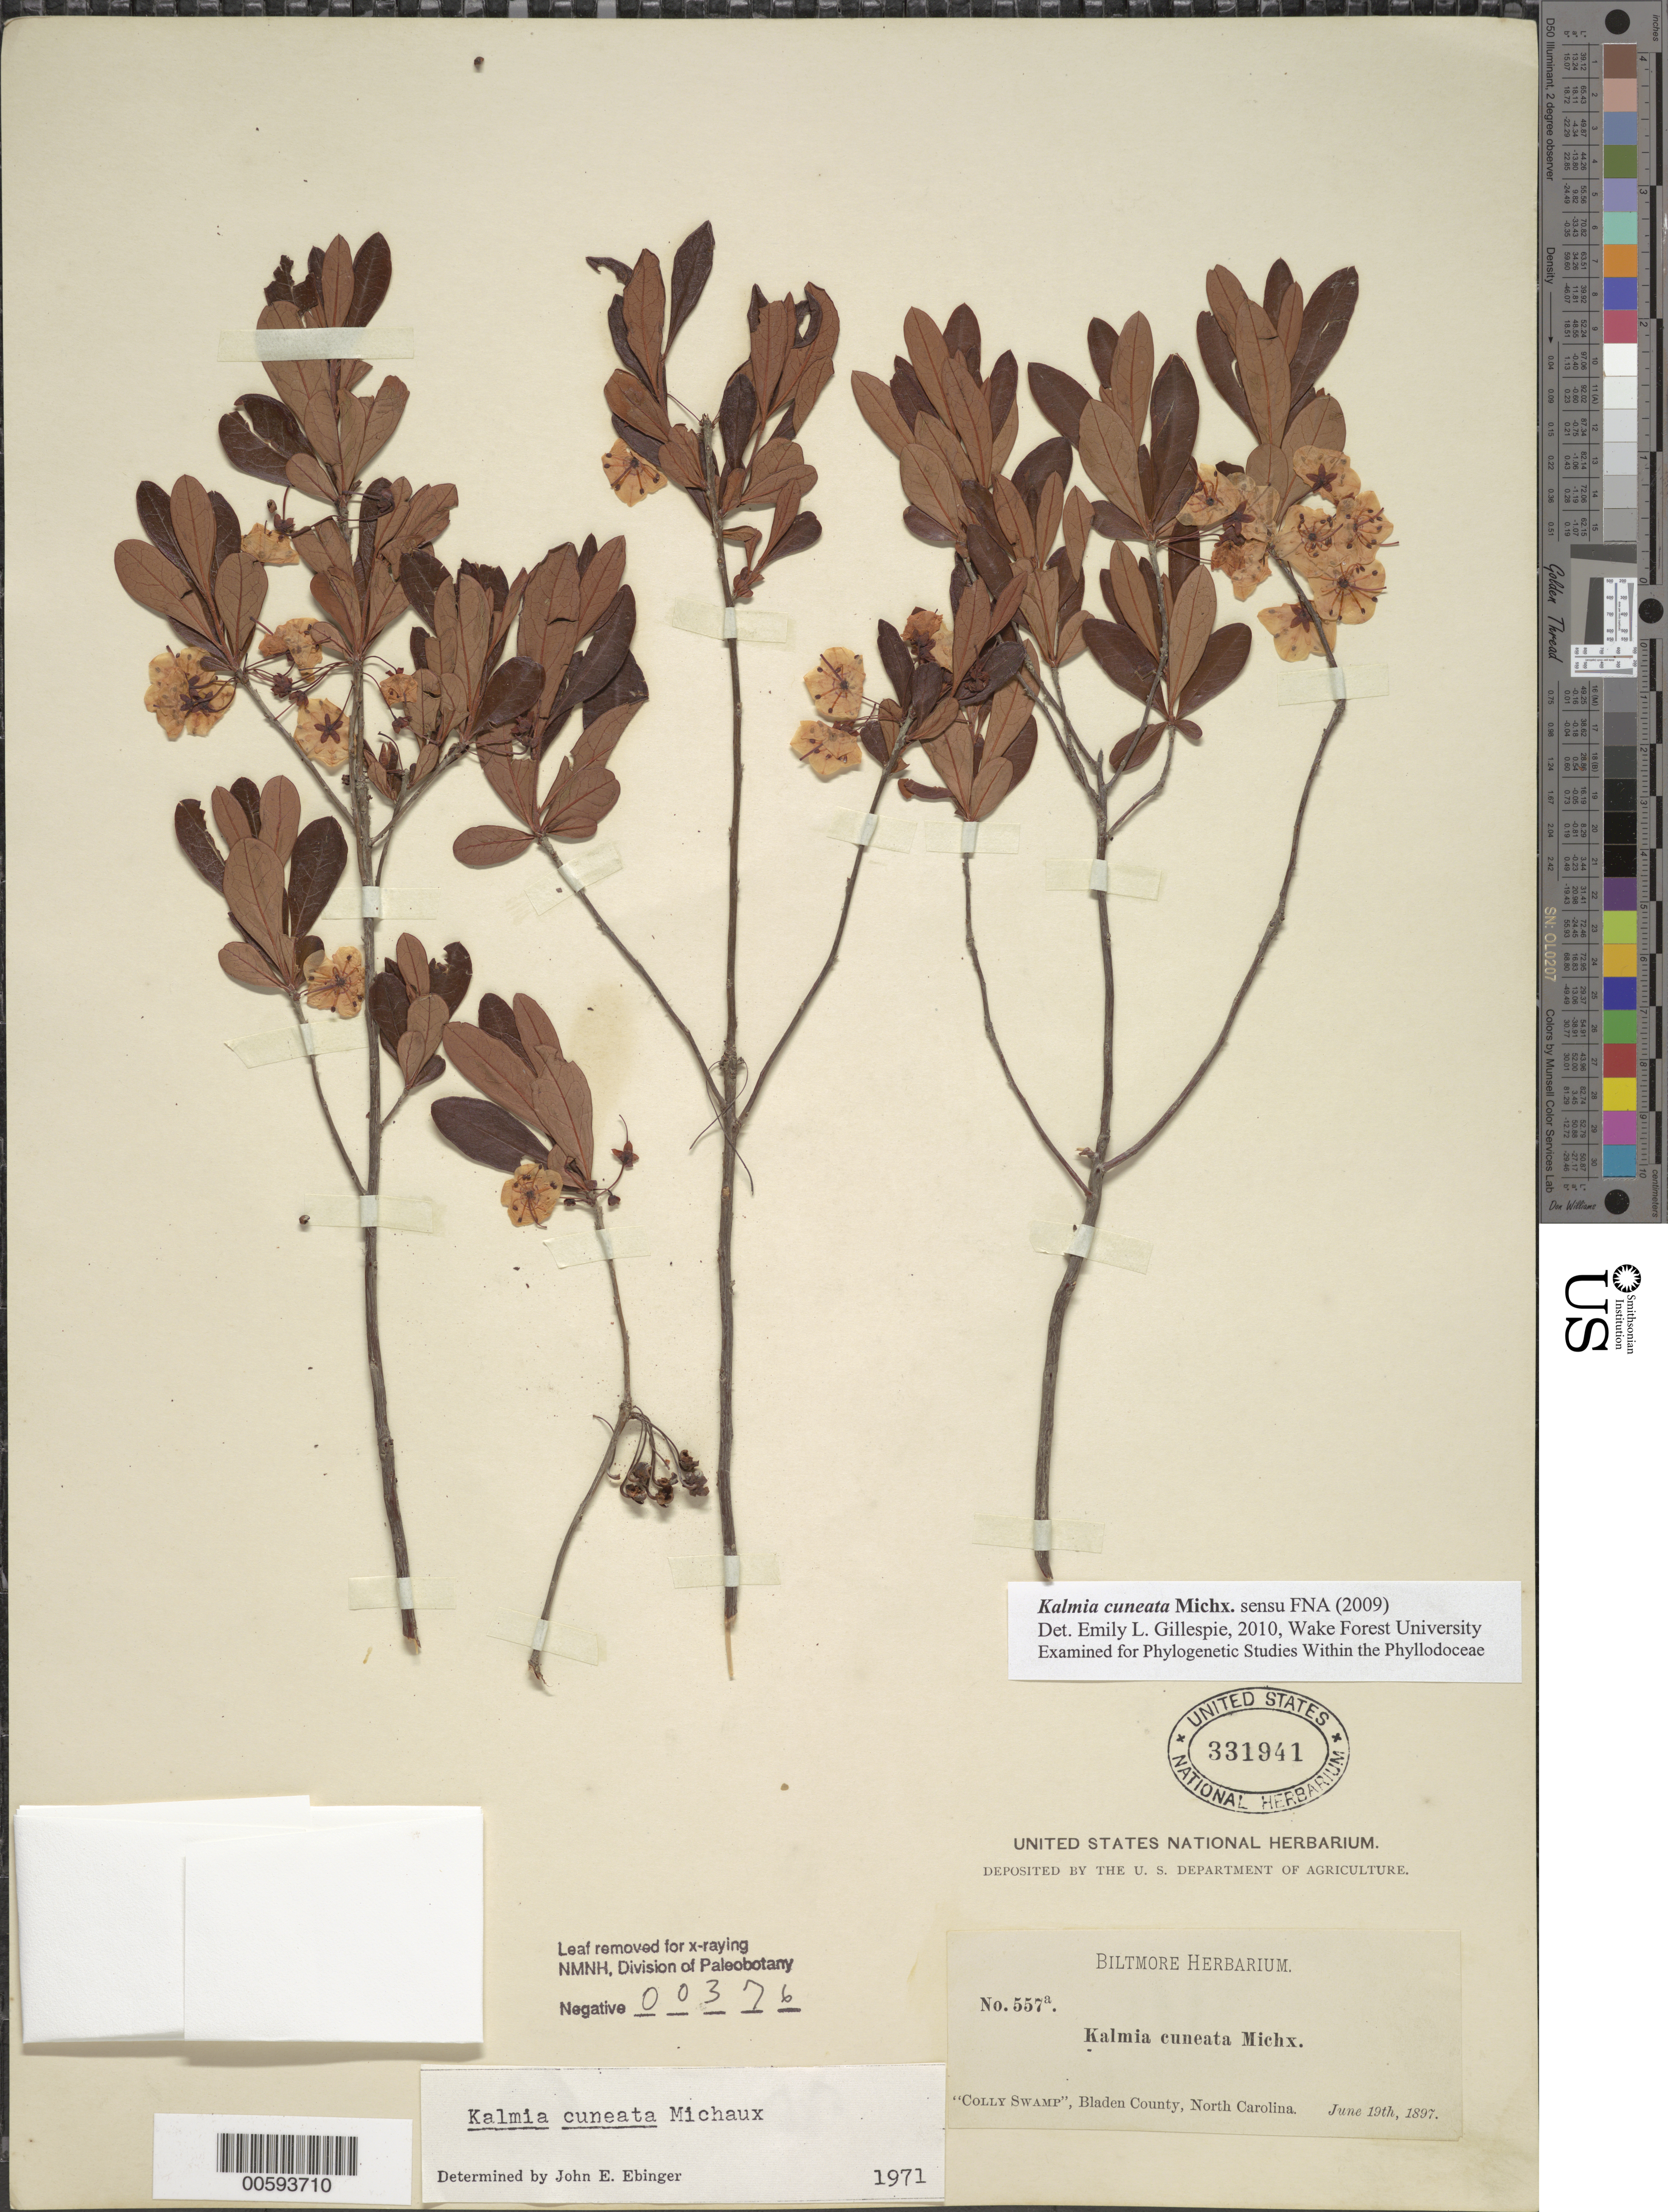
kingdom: Plantae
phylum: Tracheophyta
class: Magnoliopsida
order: Ericales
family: Ericaceae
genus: Kalmia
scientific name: Kalmia cuneata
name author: Michx.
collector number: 557a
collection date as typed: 19 Jun 1897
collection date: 1897-06-19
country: United States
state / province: North Carolina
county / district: Bladen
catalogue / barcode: US 331941